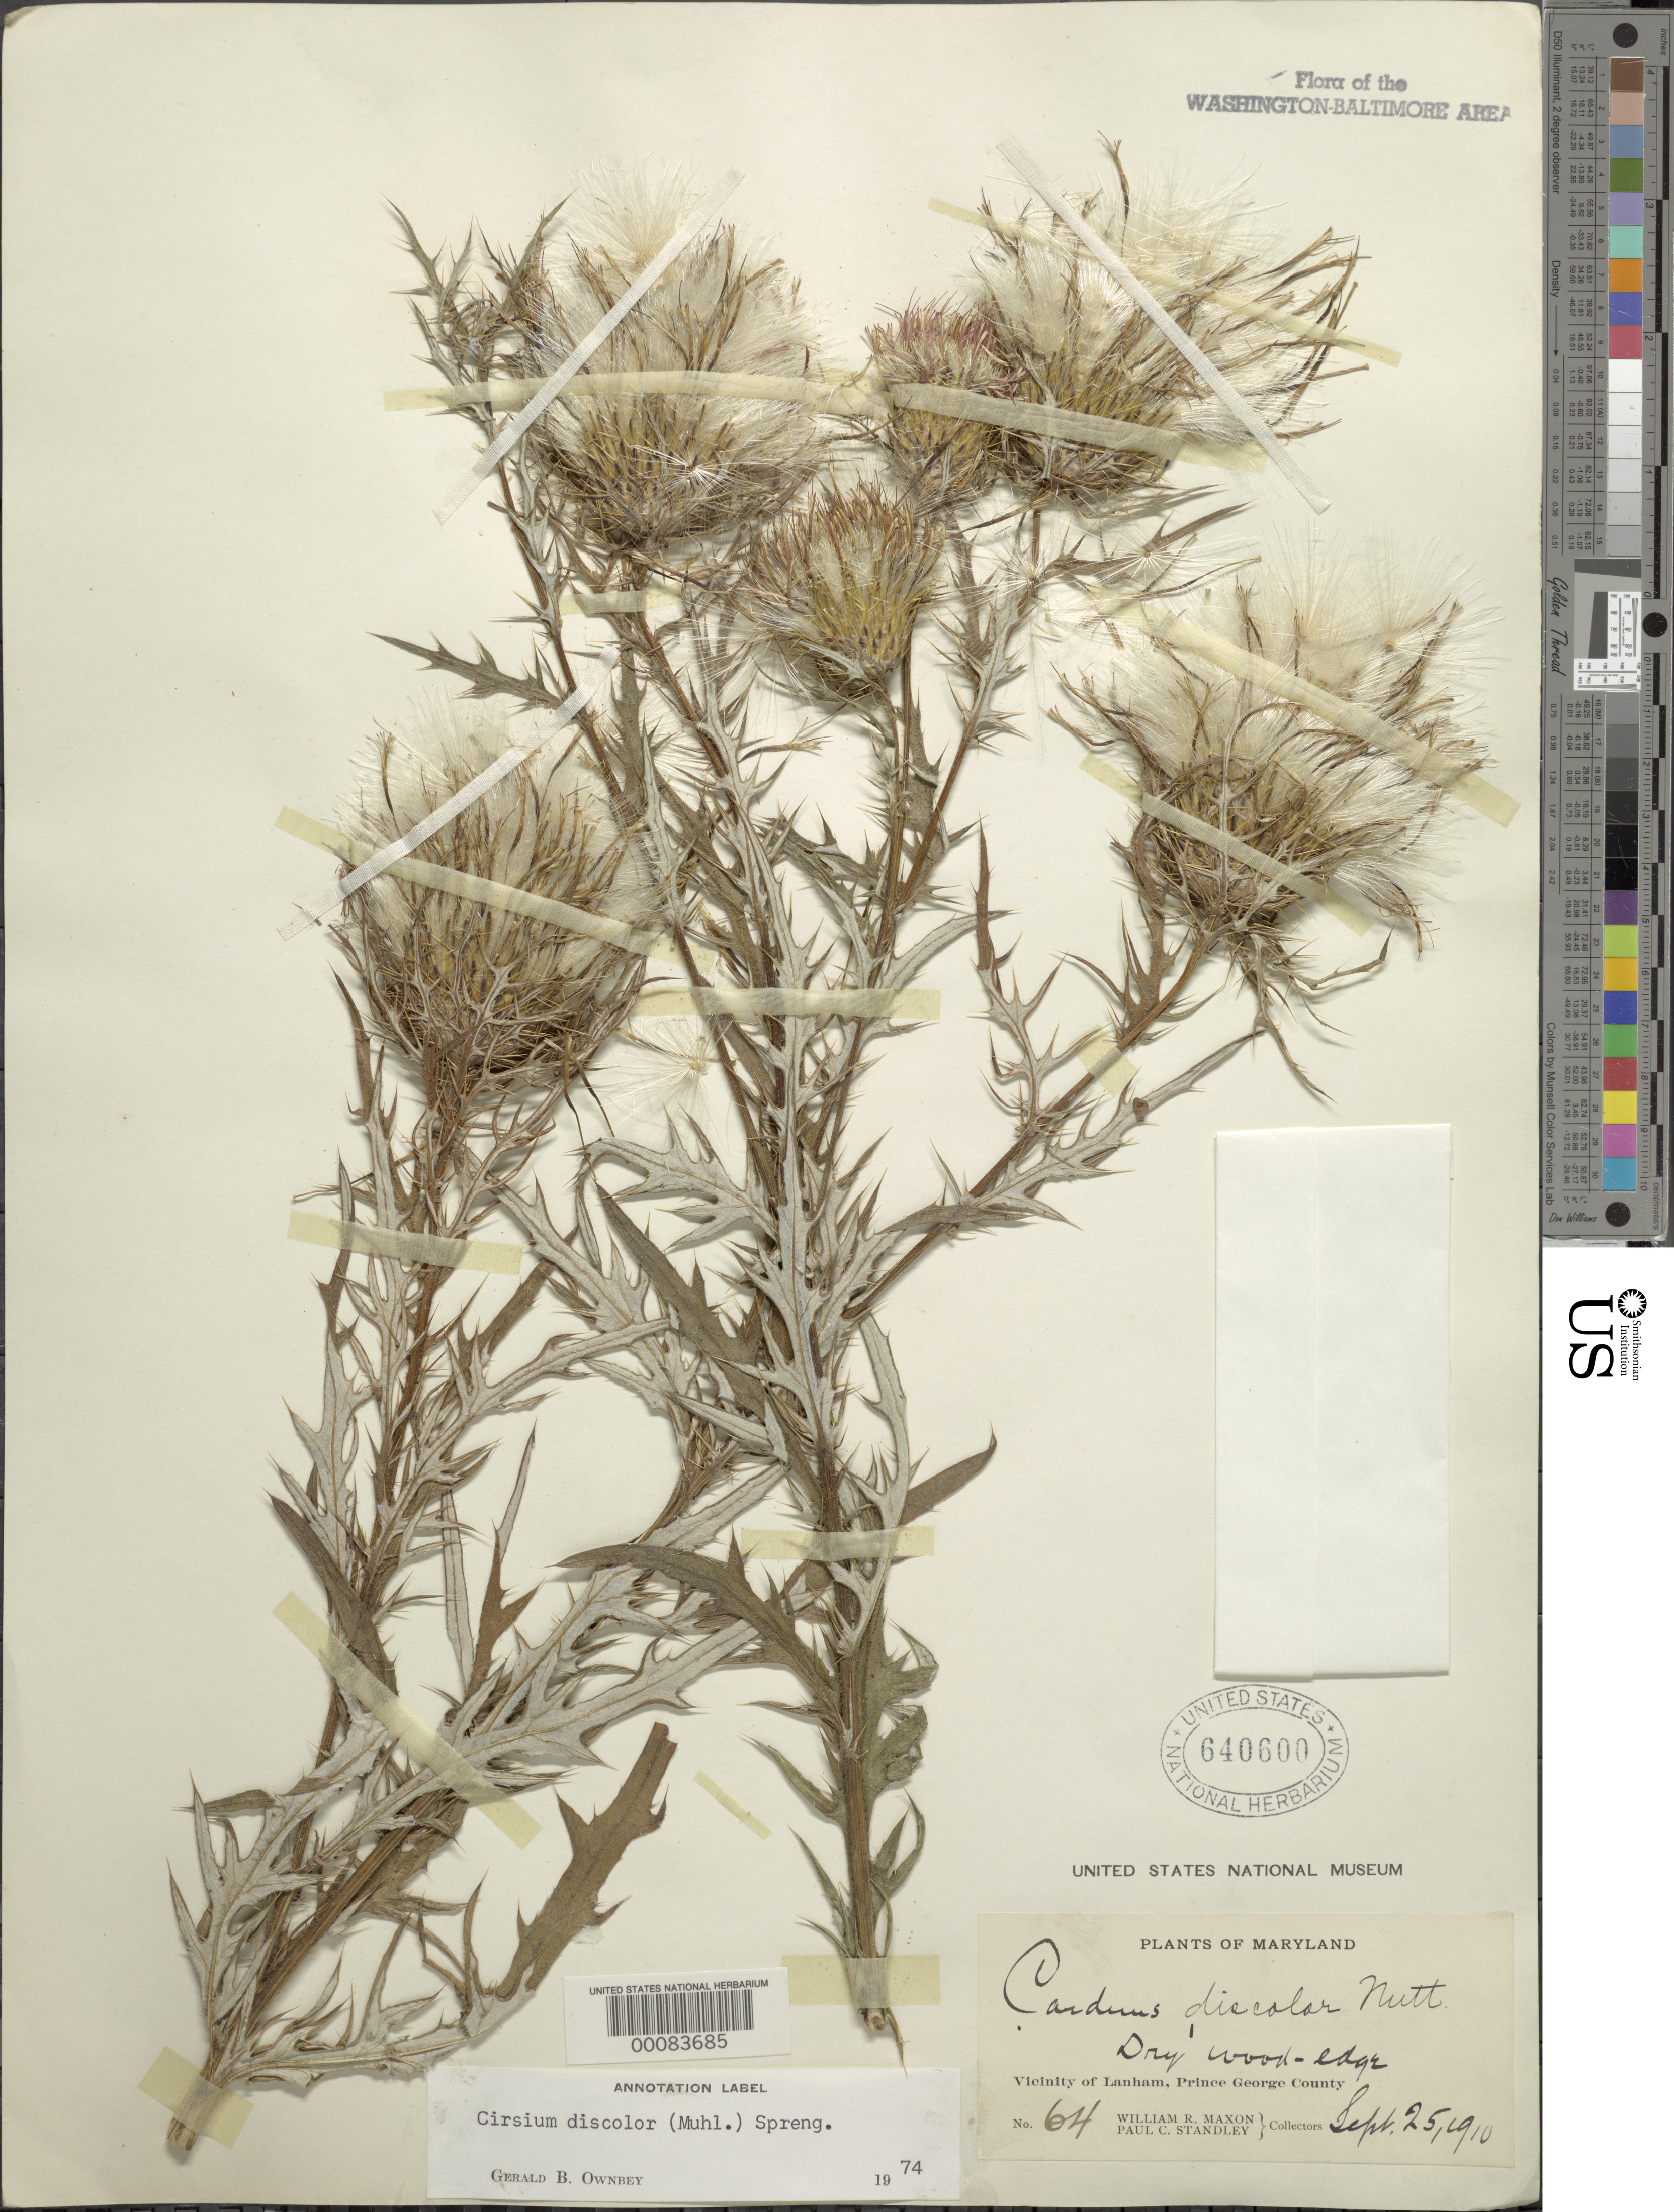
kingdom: Plantae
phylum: Tracheophyta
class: Magnoliopsida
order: Asterales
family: Asteraceae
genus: Cirsium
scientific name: Cirsium discolor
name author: (Muhl. ex Willd.) Spreng.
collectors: W. R. Maxon & P. C. Standley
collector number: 64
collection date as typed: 25 Sep 1910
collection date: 1910-09-25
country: United States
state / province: Maryland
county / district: Prince George's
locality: Lanham vicinity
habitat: Dry wood-edge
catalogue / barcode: US 640600